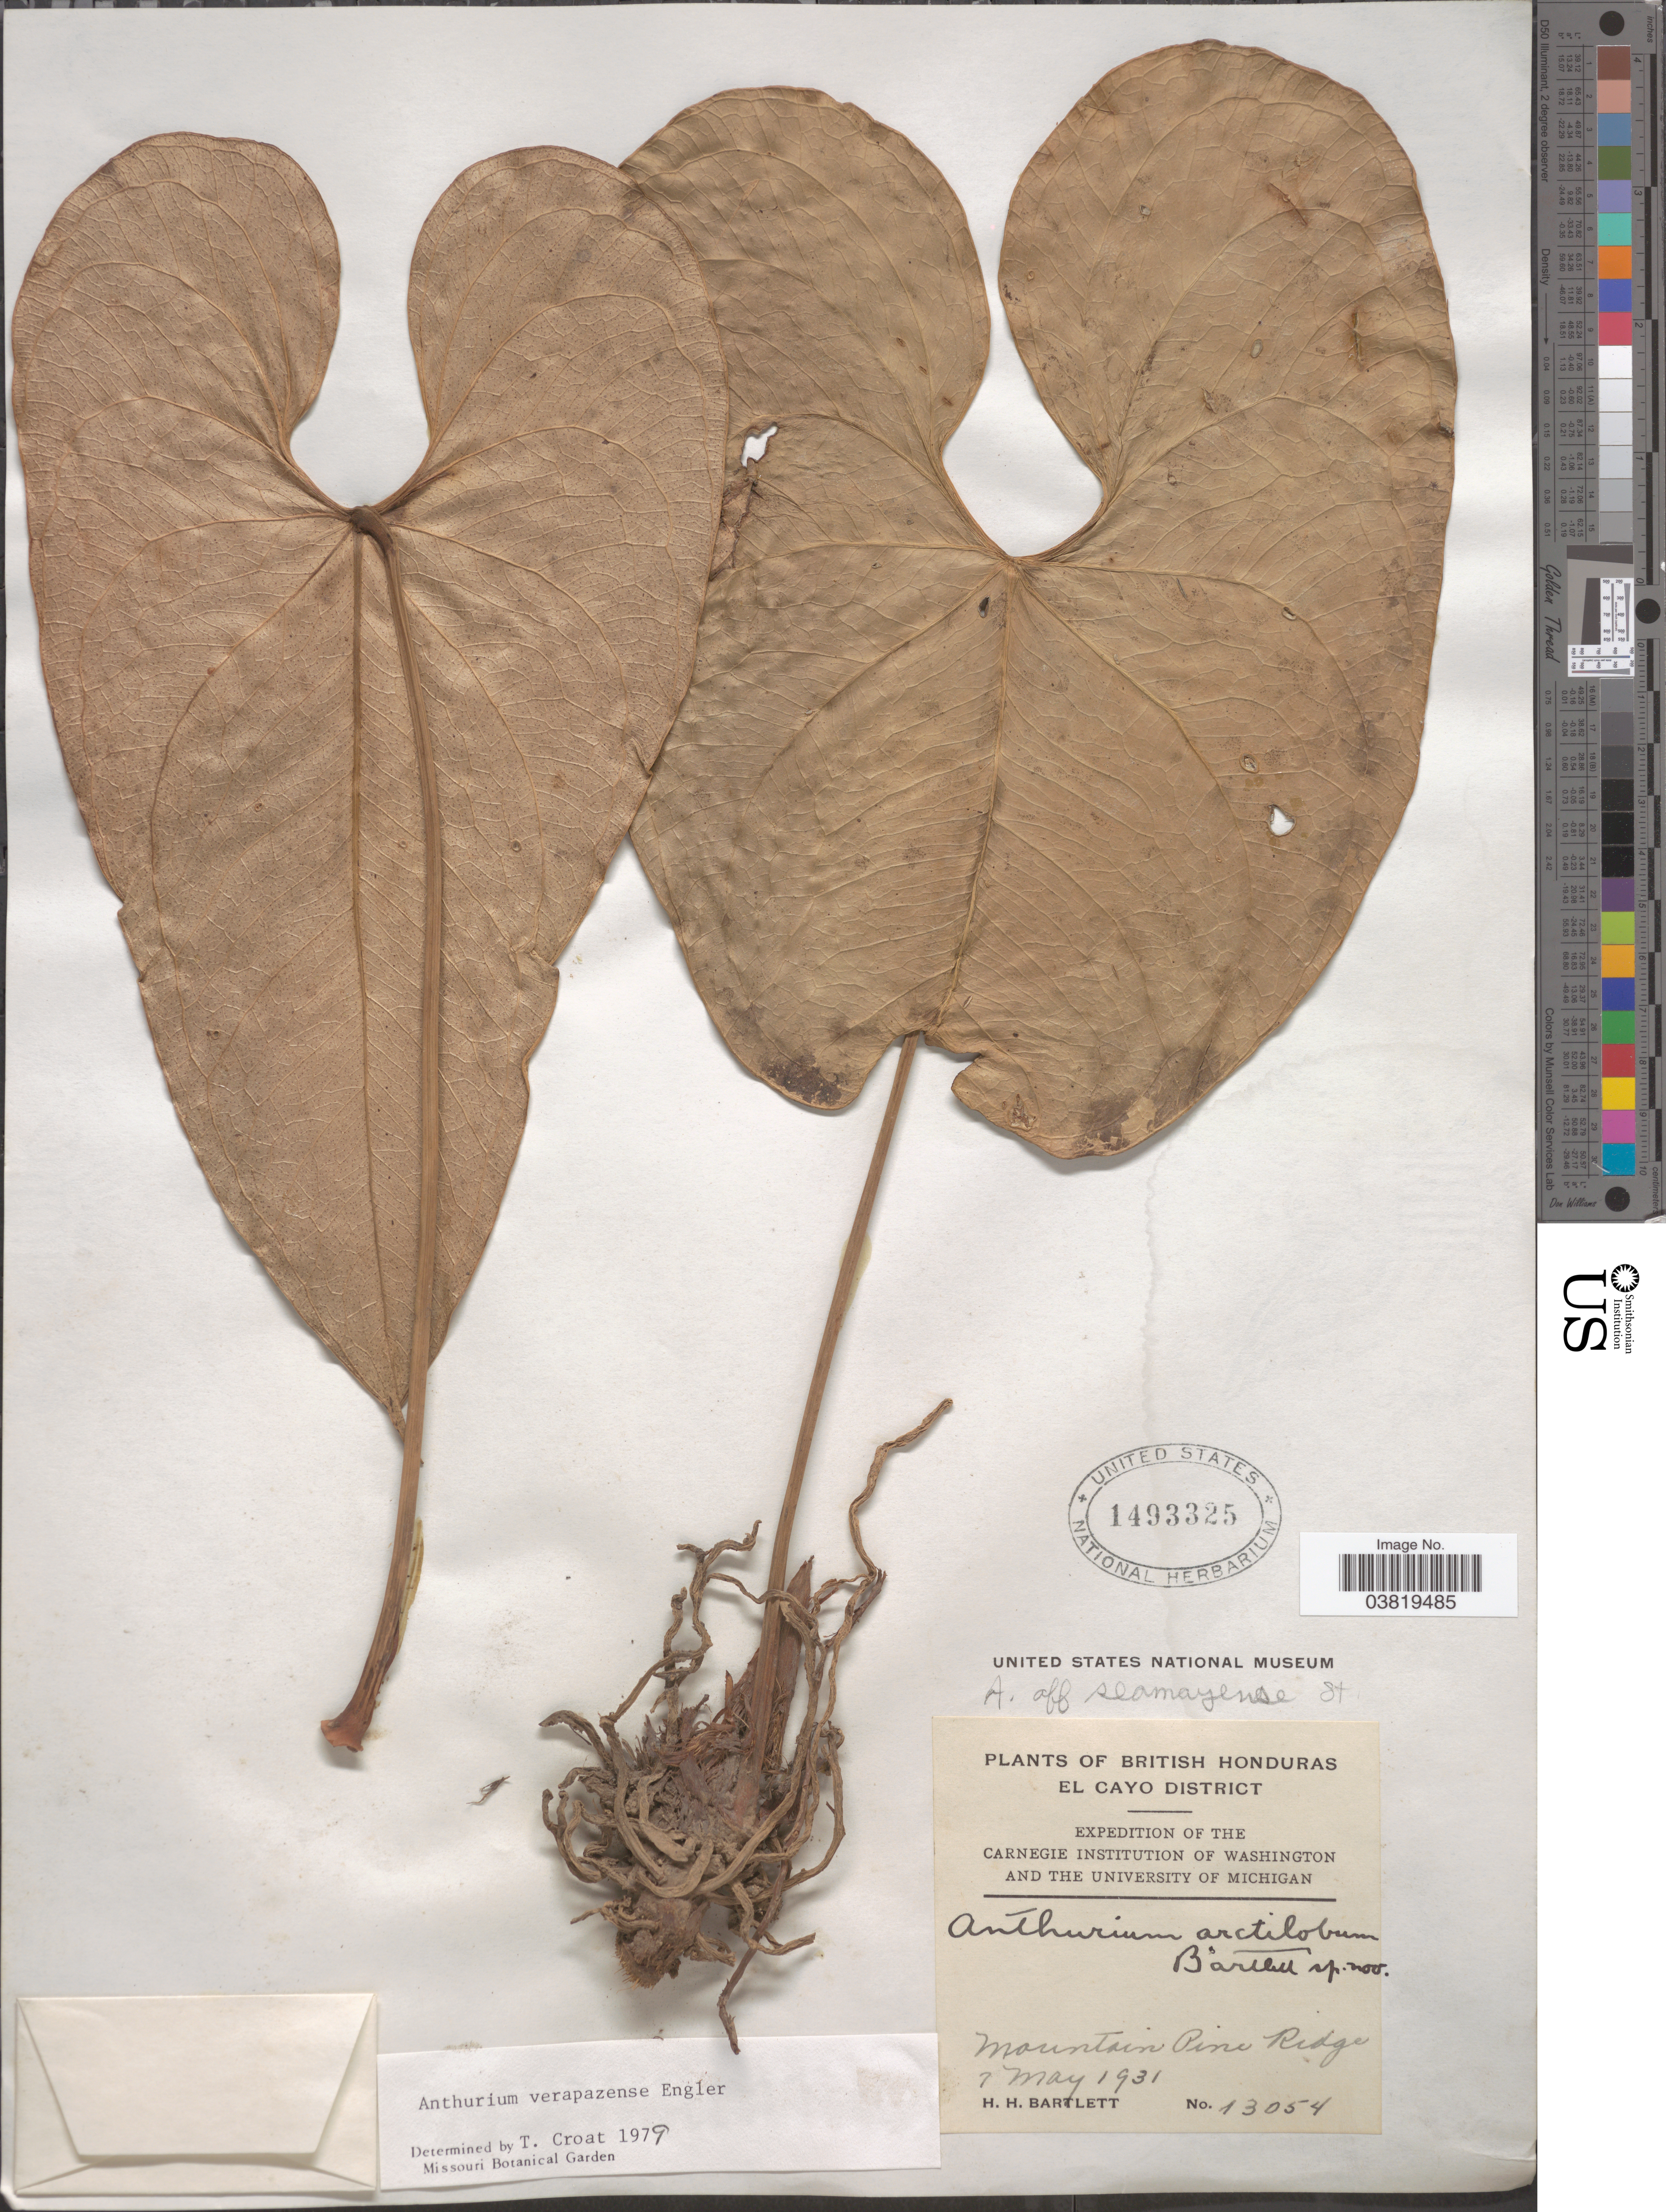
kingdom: Plantae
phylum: Tracheophyta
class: Liliopsida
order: Alismatales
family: Araceae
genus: Anthurium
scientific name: Anthurium verapazense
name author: Engl.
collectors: H. H. Bartlett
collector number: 13054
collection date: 1931-05-07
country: Belize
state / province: Cayo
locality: British Honduras. El Cayo District. Mountain Pine Ridge.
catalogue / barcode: US 1493325